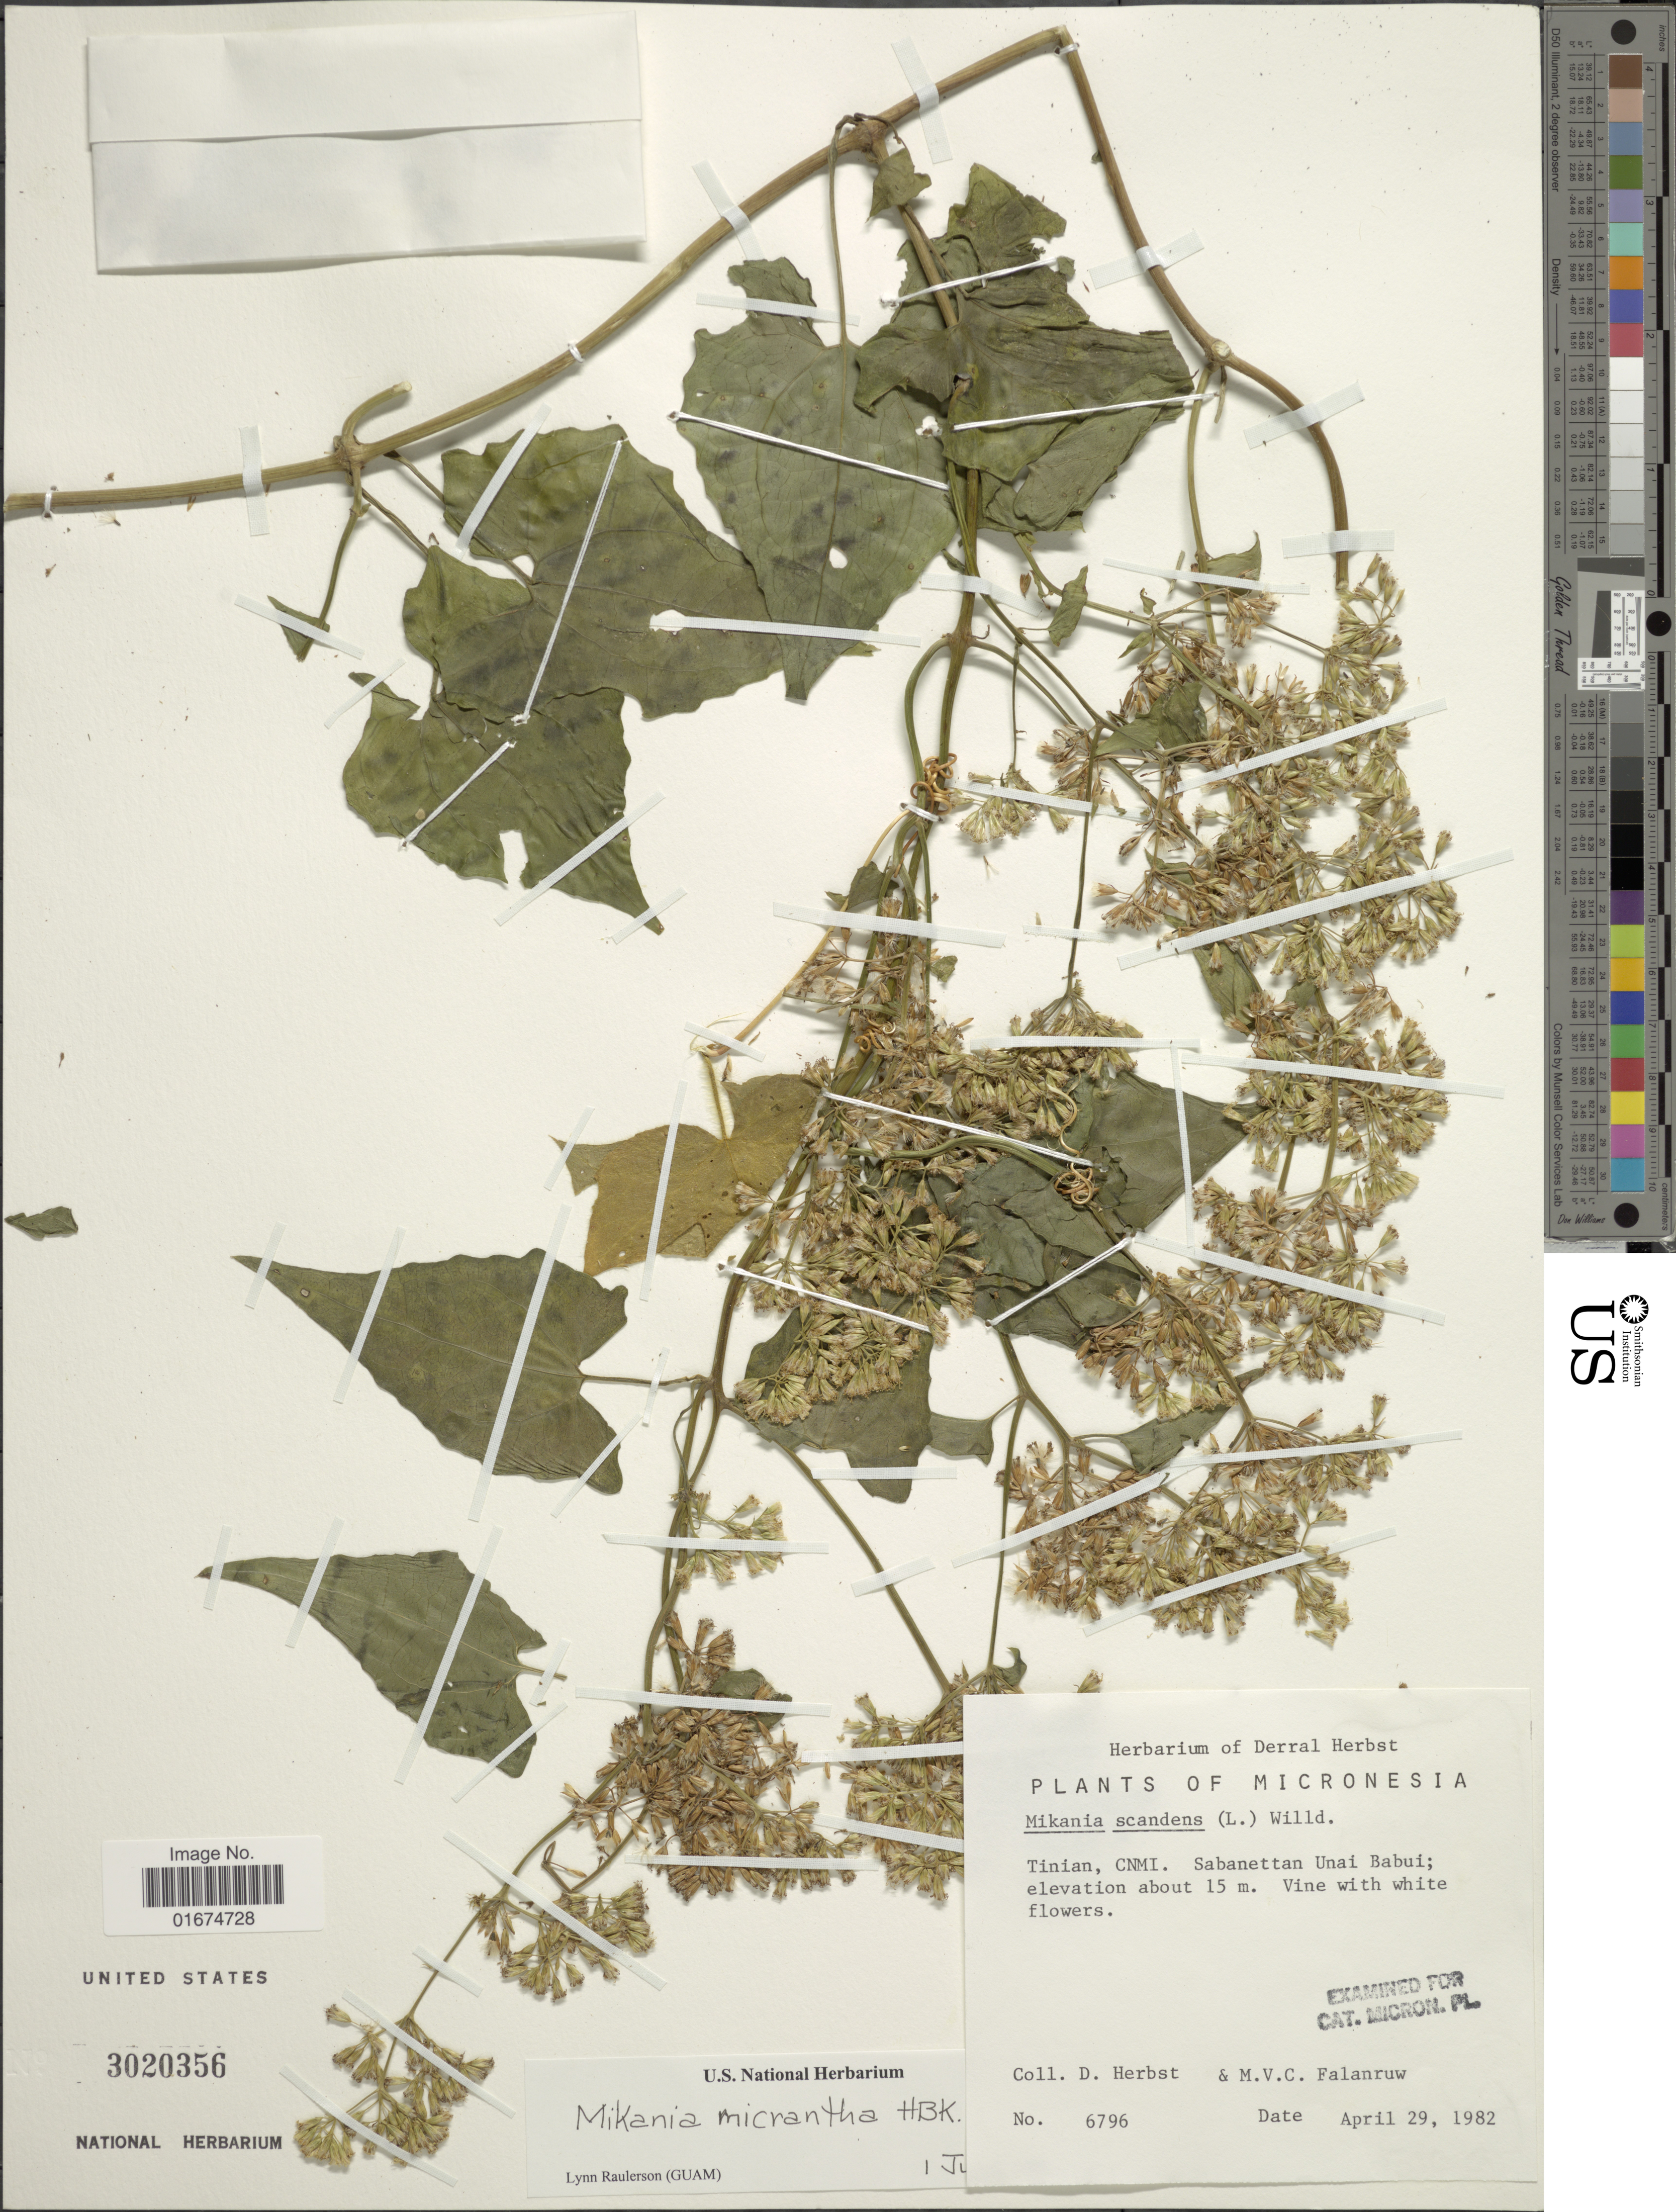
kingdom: Plantae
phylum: Tracheophyta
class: Magnoliopsida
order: Asterales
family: Asteraceae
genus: Mikania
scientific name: Mikania micrantha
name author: Kunth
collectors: D. Herbst & M. V. Falanruw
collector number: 6796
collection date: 1982-04-29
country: Northern Mariana Islands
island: Tinian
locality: Tinian, CNMI, Sabanettan Unai Babui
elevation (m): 15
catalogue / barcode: US 3020356